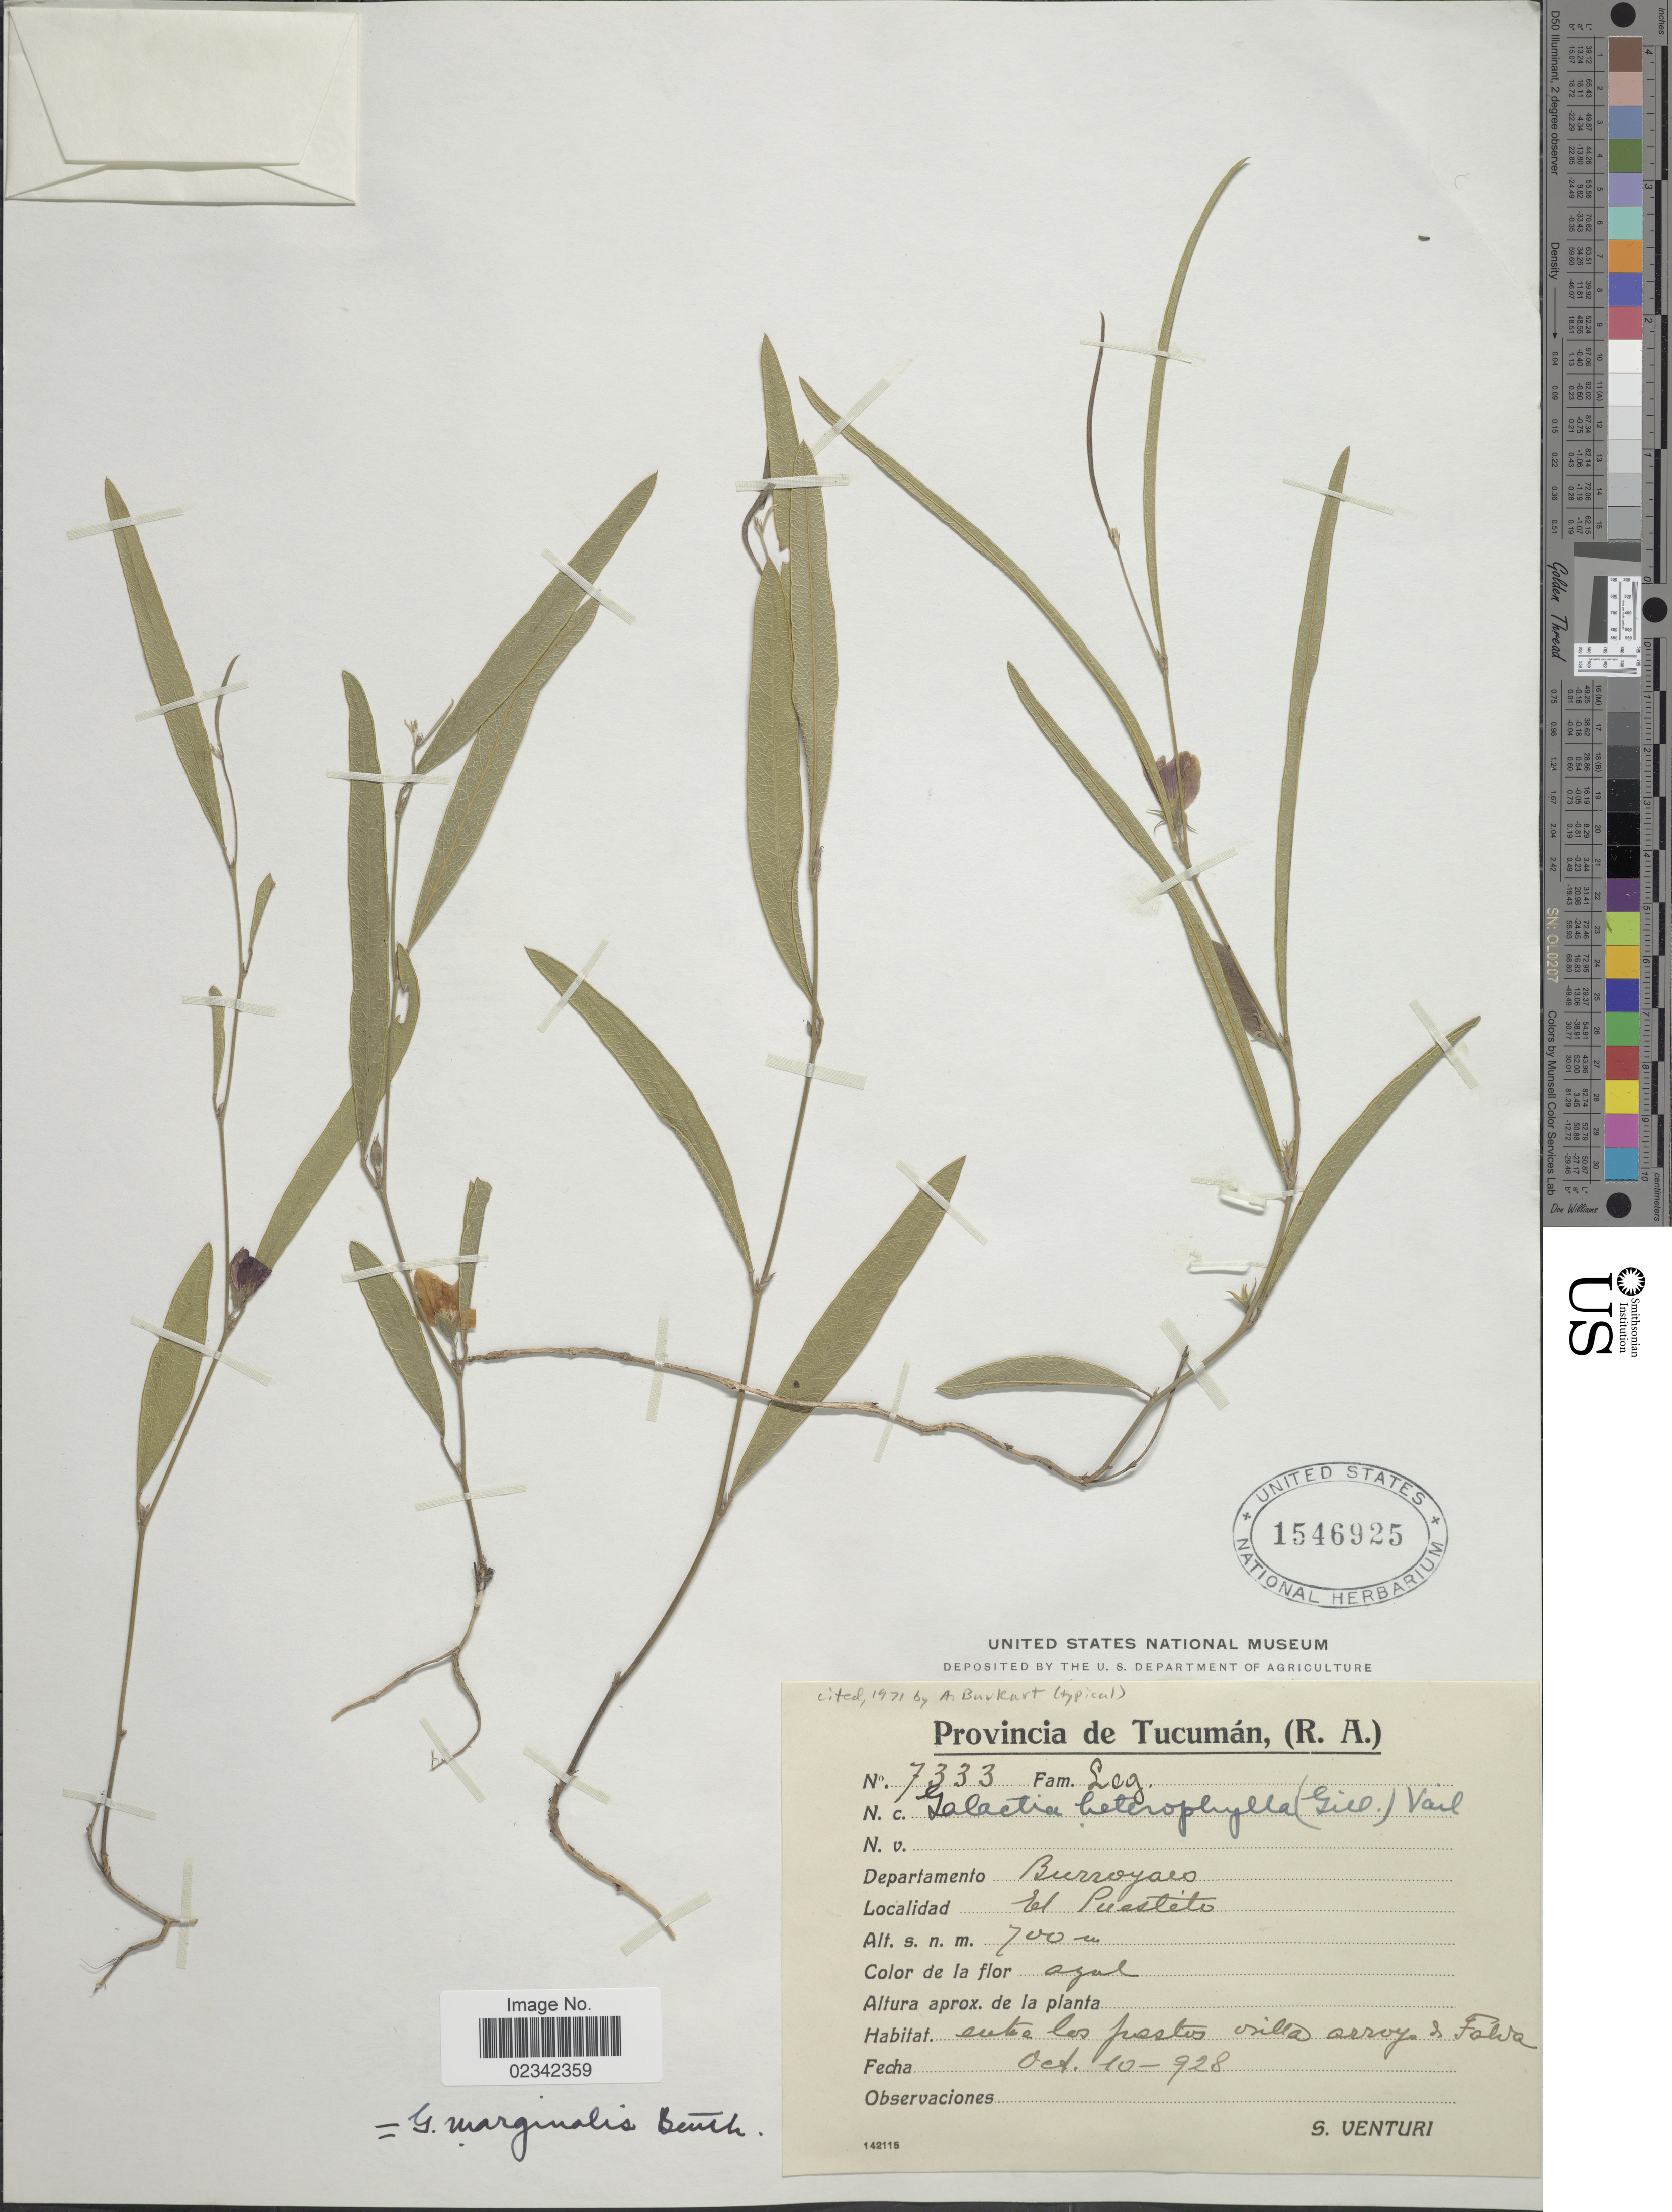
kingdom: Plantae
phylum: Tracheophyta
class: Magnoliopsida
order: Fabales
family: Fabaceae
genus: Nanogalactia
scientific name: Nanogalactia heterophylla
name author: (Gillies ex Hook. & Arn.) L.P. Queiroz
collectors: S. Venturi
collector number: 7333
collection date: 1928-10-10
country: Argentina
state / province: Tucuman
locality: Departamento Burruyacu, El Puestito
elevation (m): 700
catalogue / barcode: US 1546925